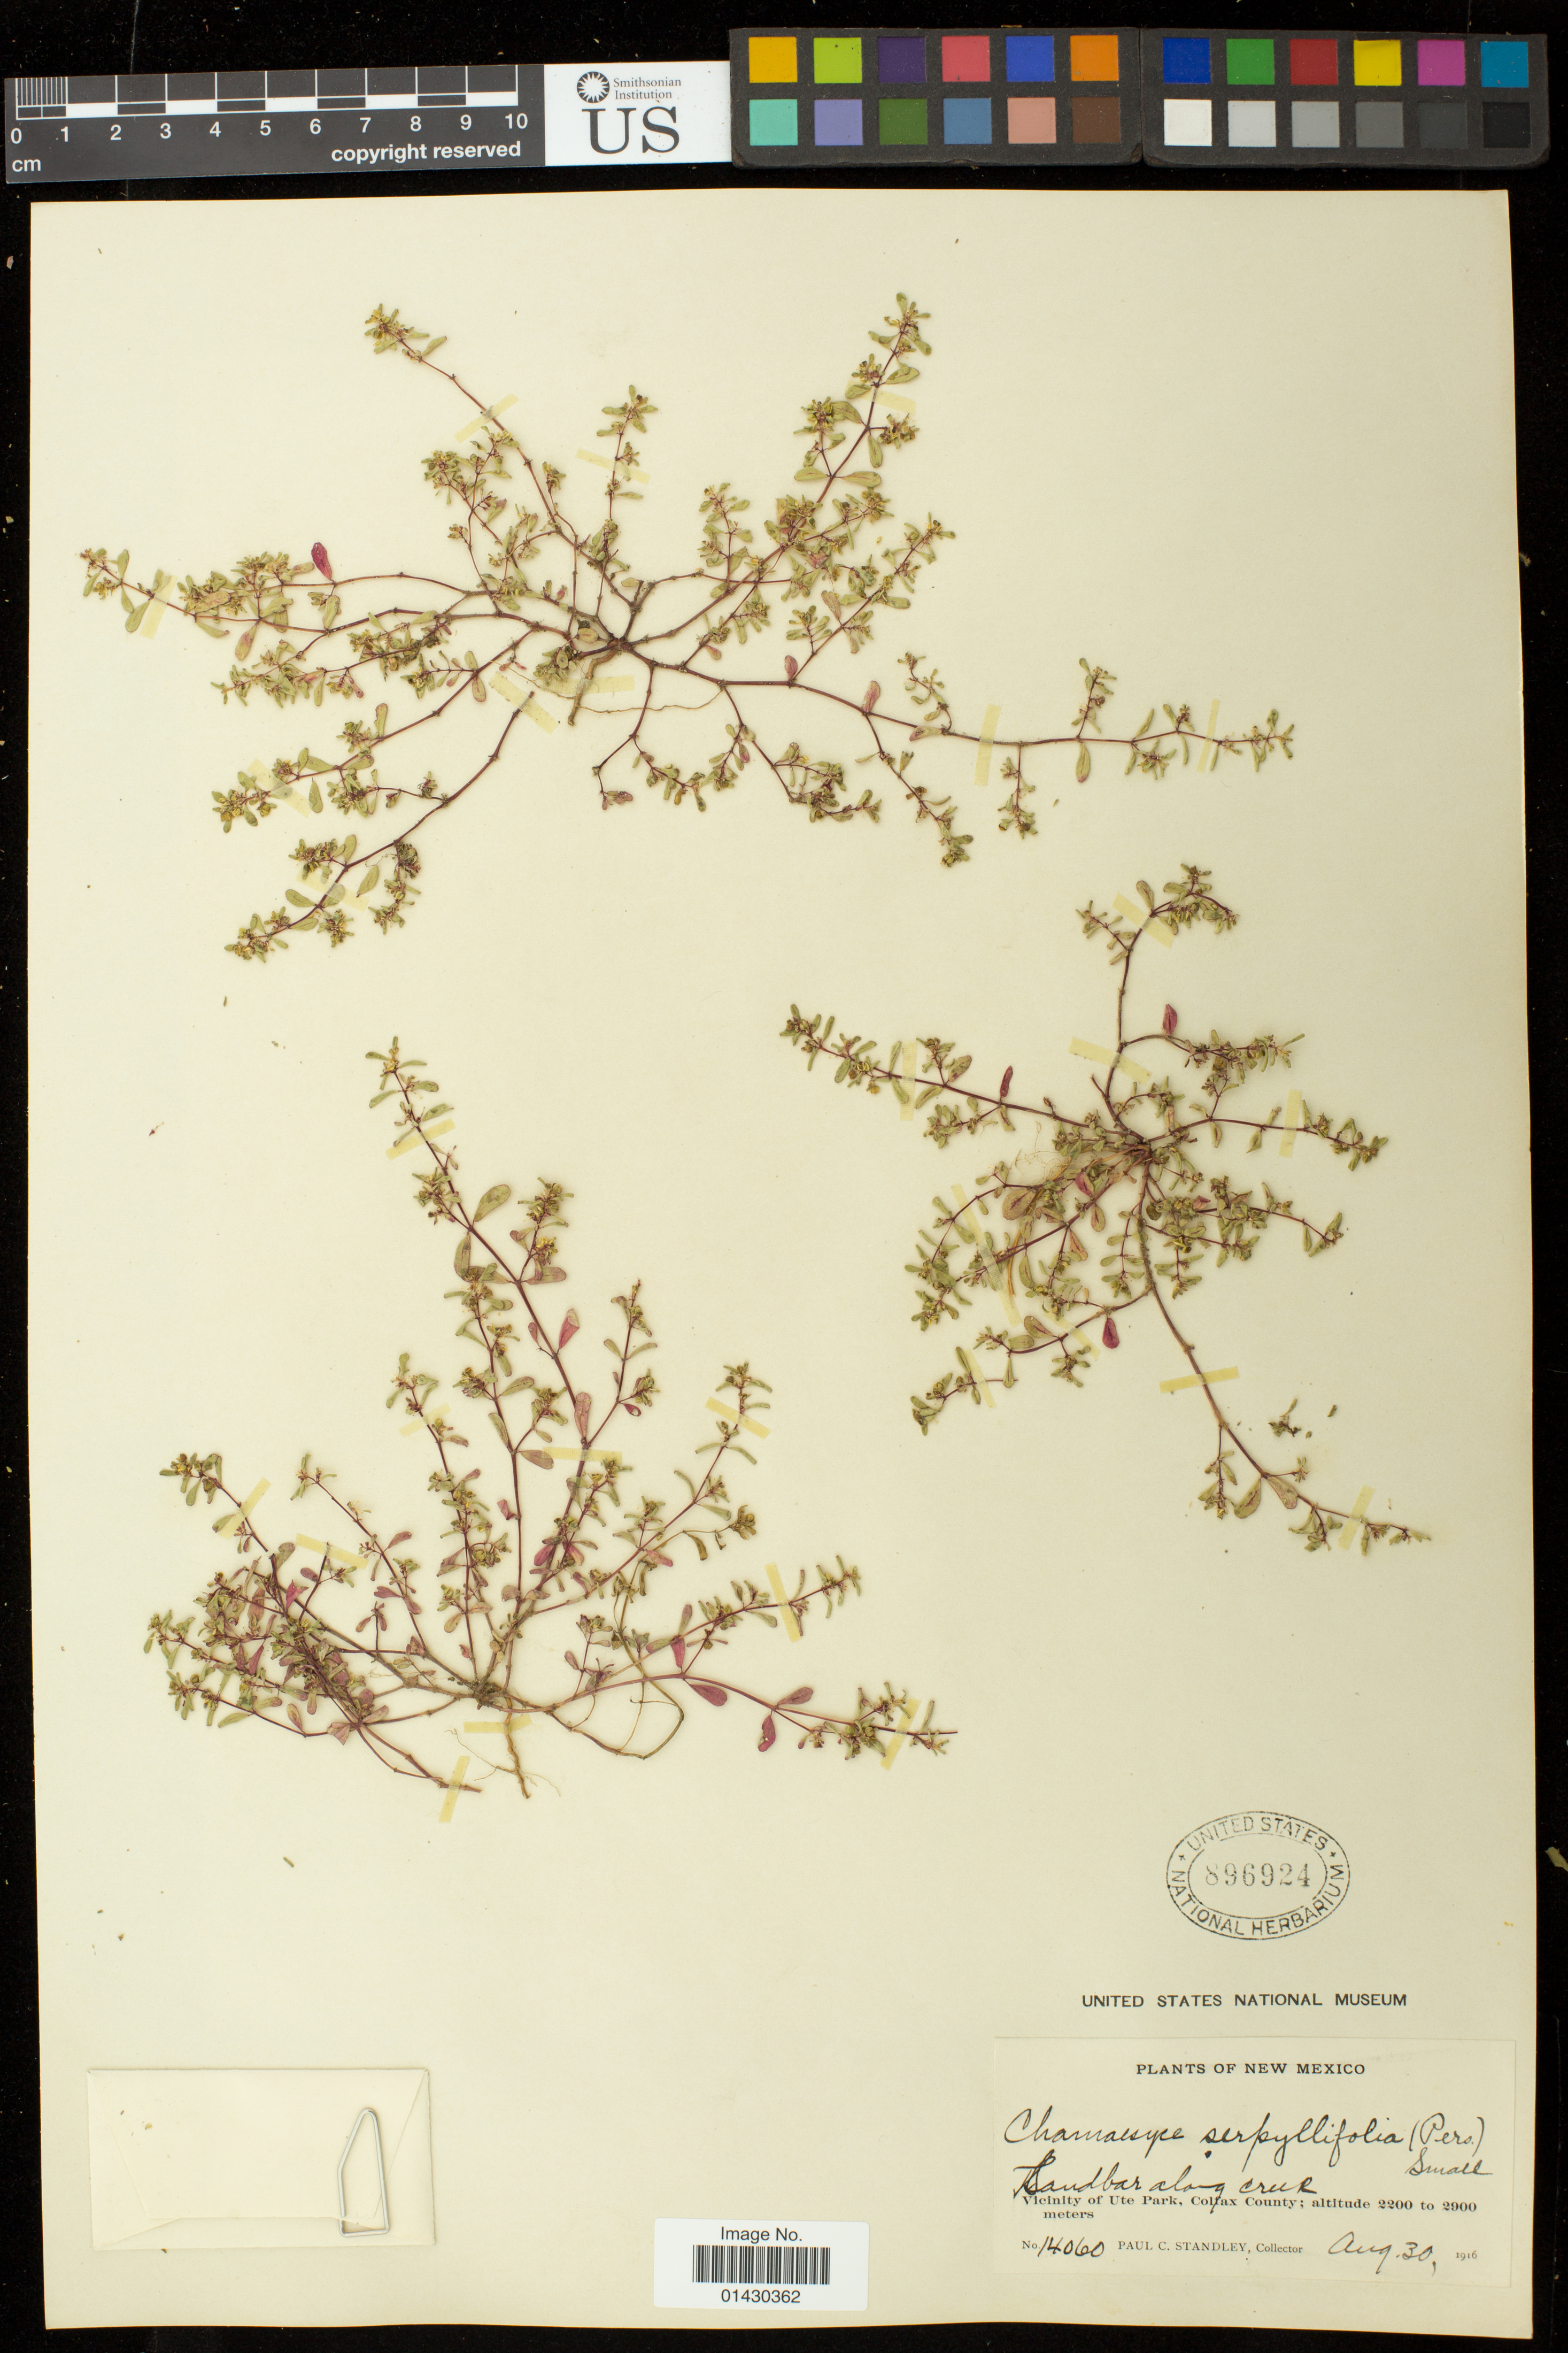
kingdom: Plantae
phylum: Tracheophyta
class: Magnoliopsida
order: Malpighiales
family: Euphorbiaceae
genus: Euphorbia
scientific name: Euphorbia serpillifolia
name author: Pers.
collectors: P. C. Standley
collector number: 14060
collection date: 1916-08-30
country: United States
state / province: New Mexico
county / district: Colfax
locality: Vicinity of Ute Park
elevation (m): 2200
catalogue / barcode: US 896924